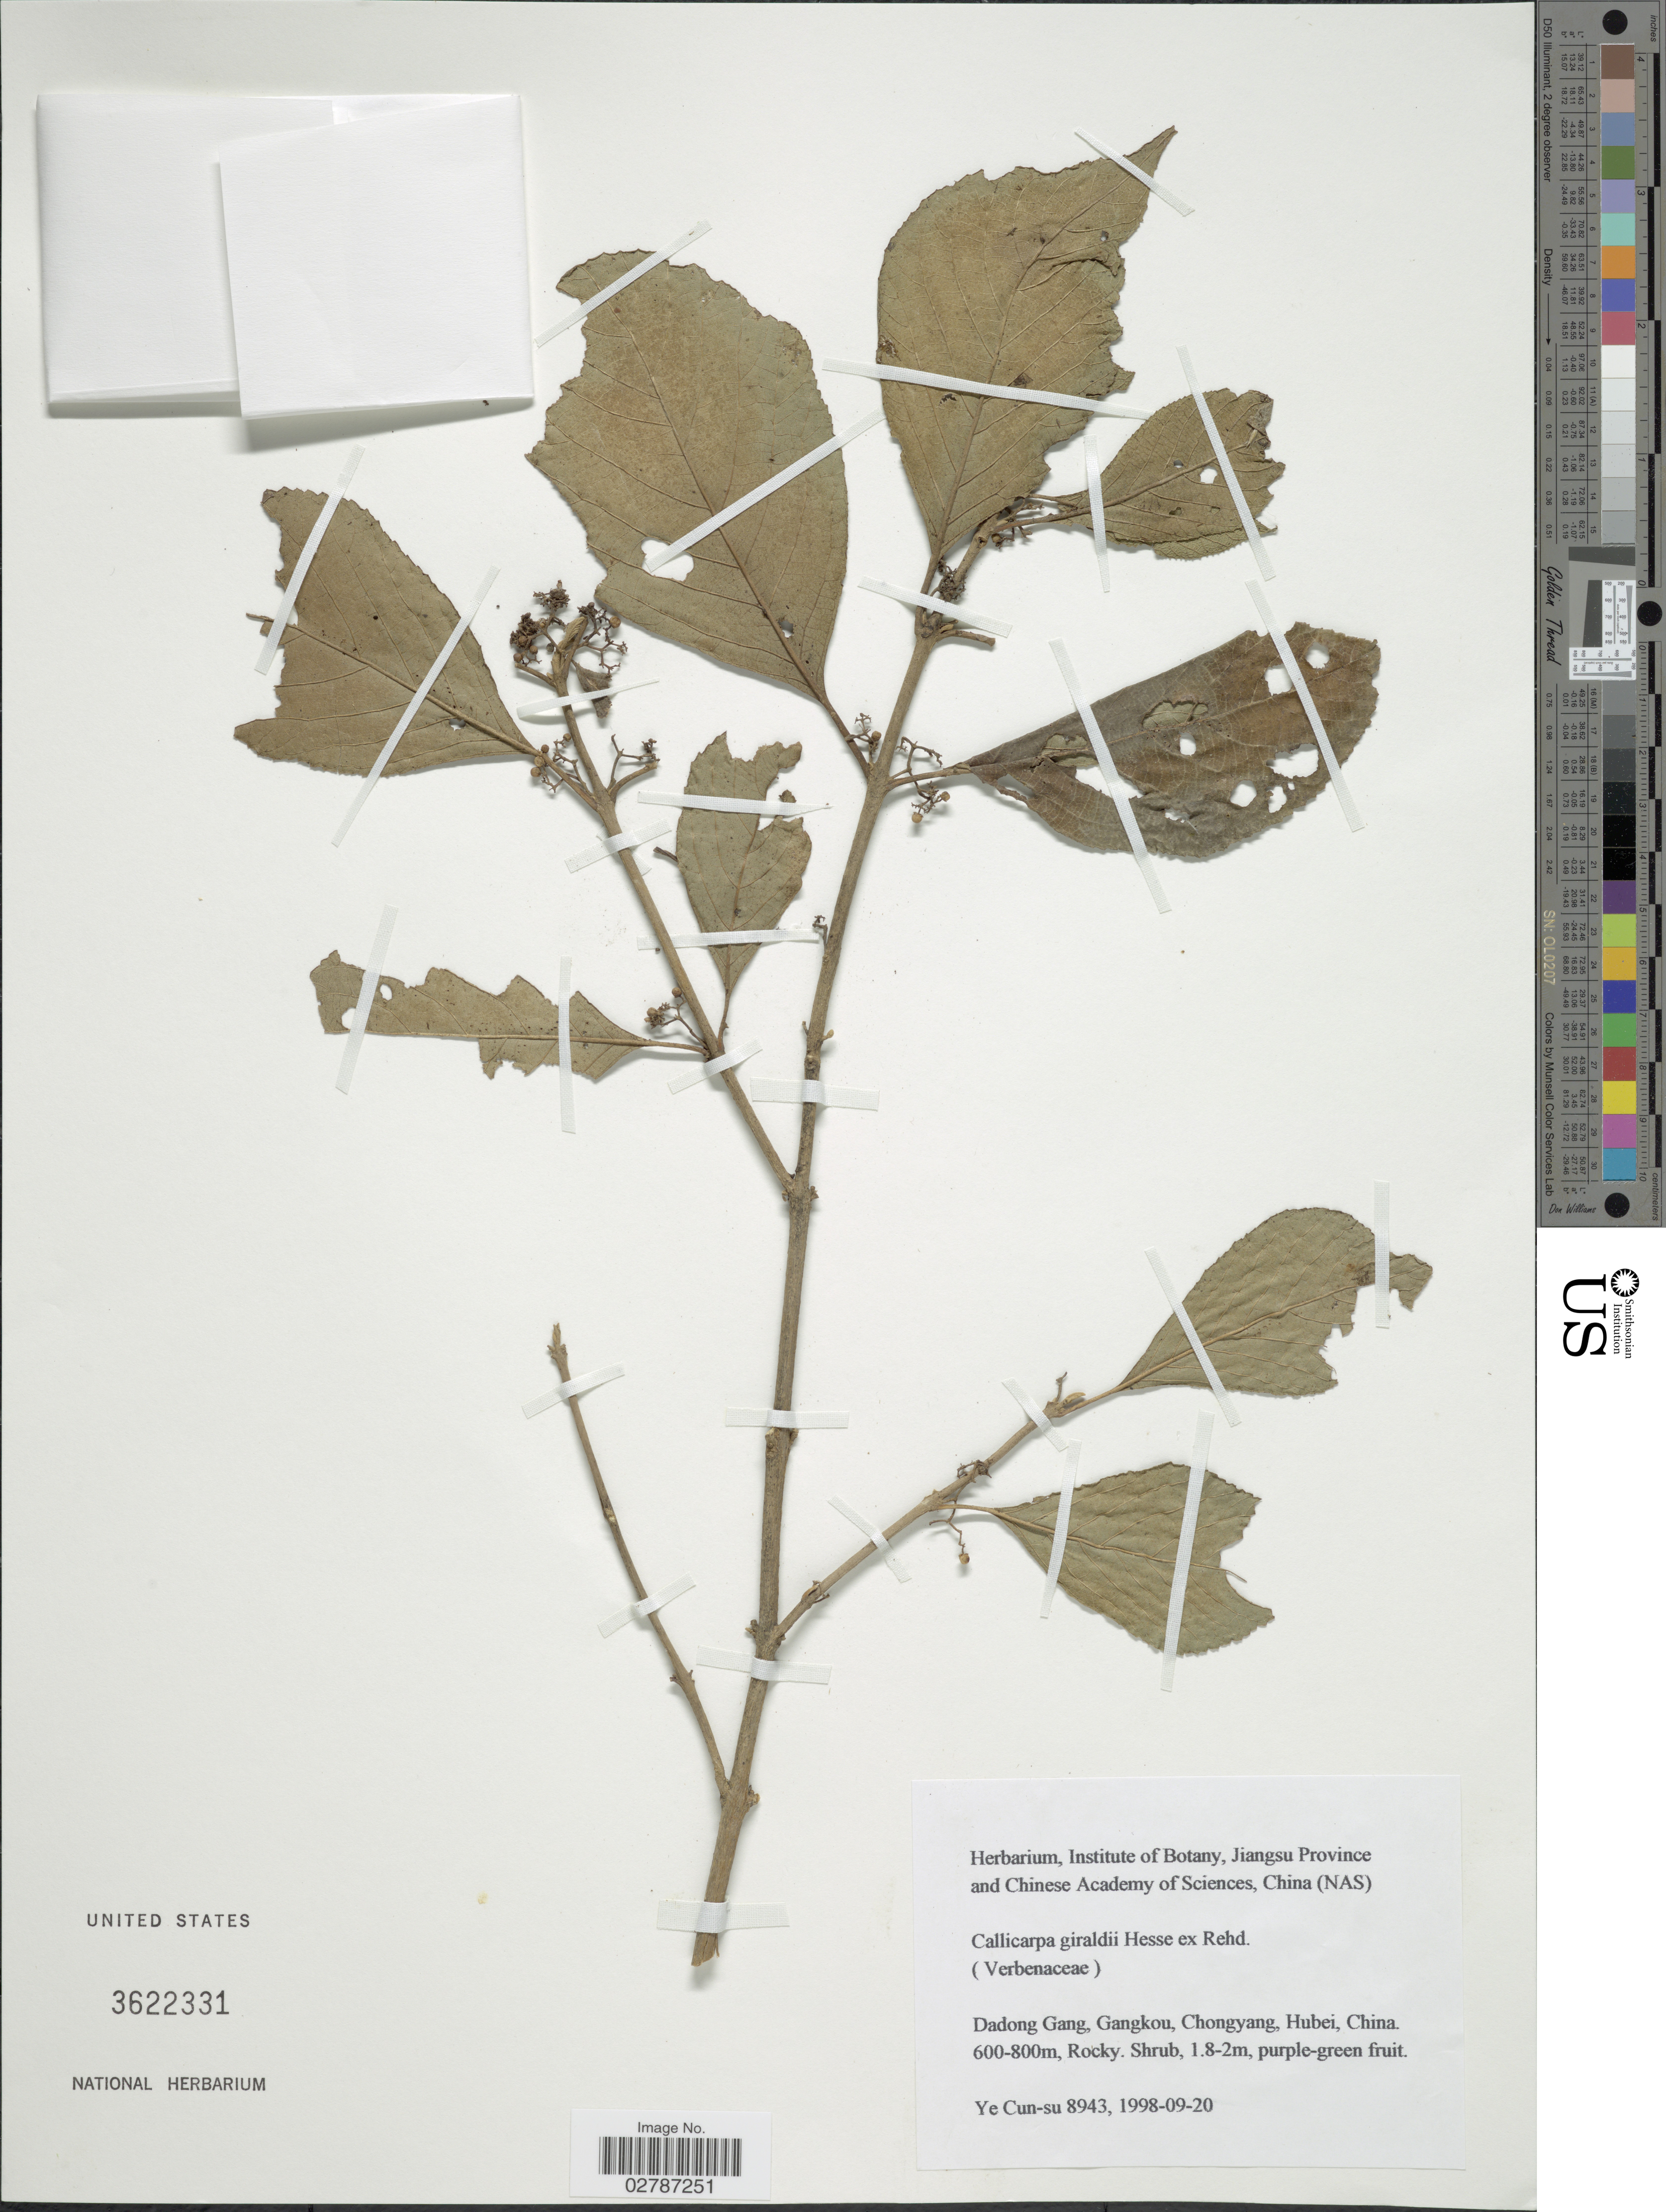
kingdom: Plantae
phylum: Tracheophyta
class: Magnoliopsida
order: Lamiales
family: Lamiaceae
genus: Callicarpa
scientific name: Callicarpa giraldii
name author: Hesse ex Rehder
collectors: Ye Cun-su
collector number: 8943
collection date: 1998-09-20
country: China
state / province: Hubei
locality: Dadong Gang, Gangkou, Chongyang.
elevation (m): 600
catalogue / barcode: US 3622331